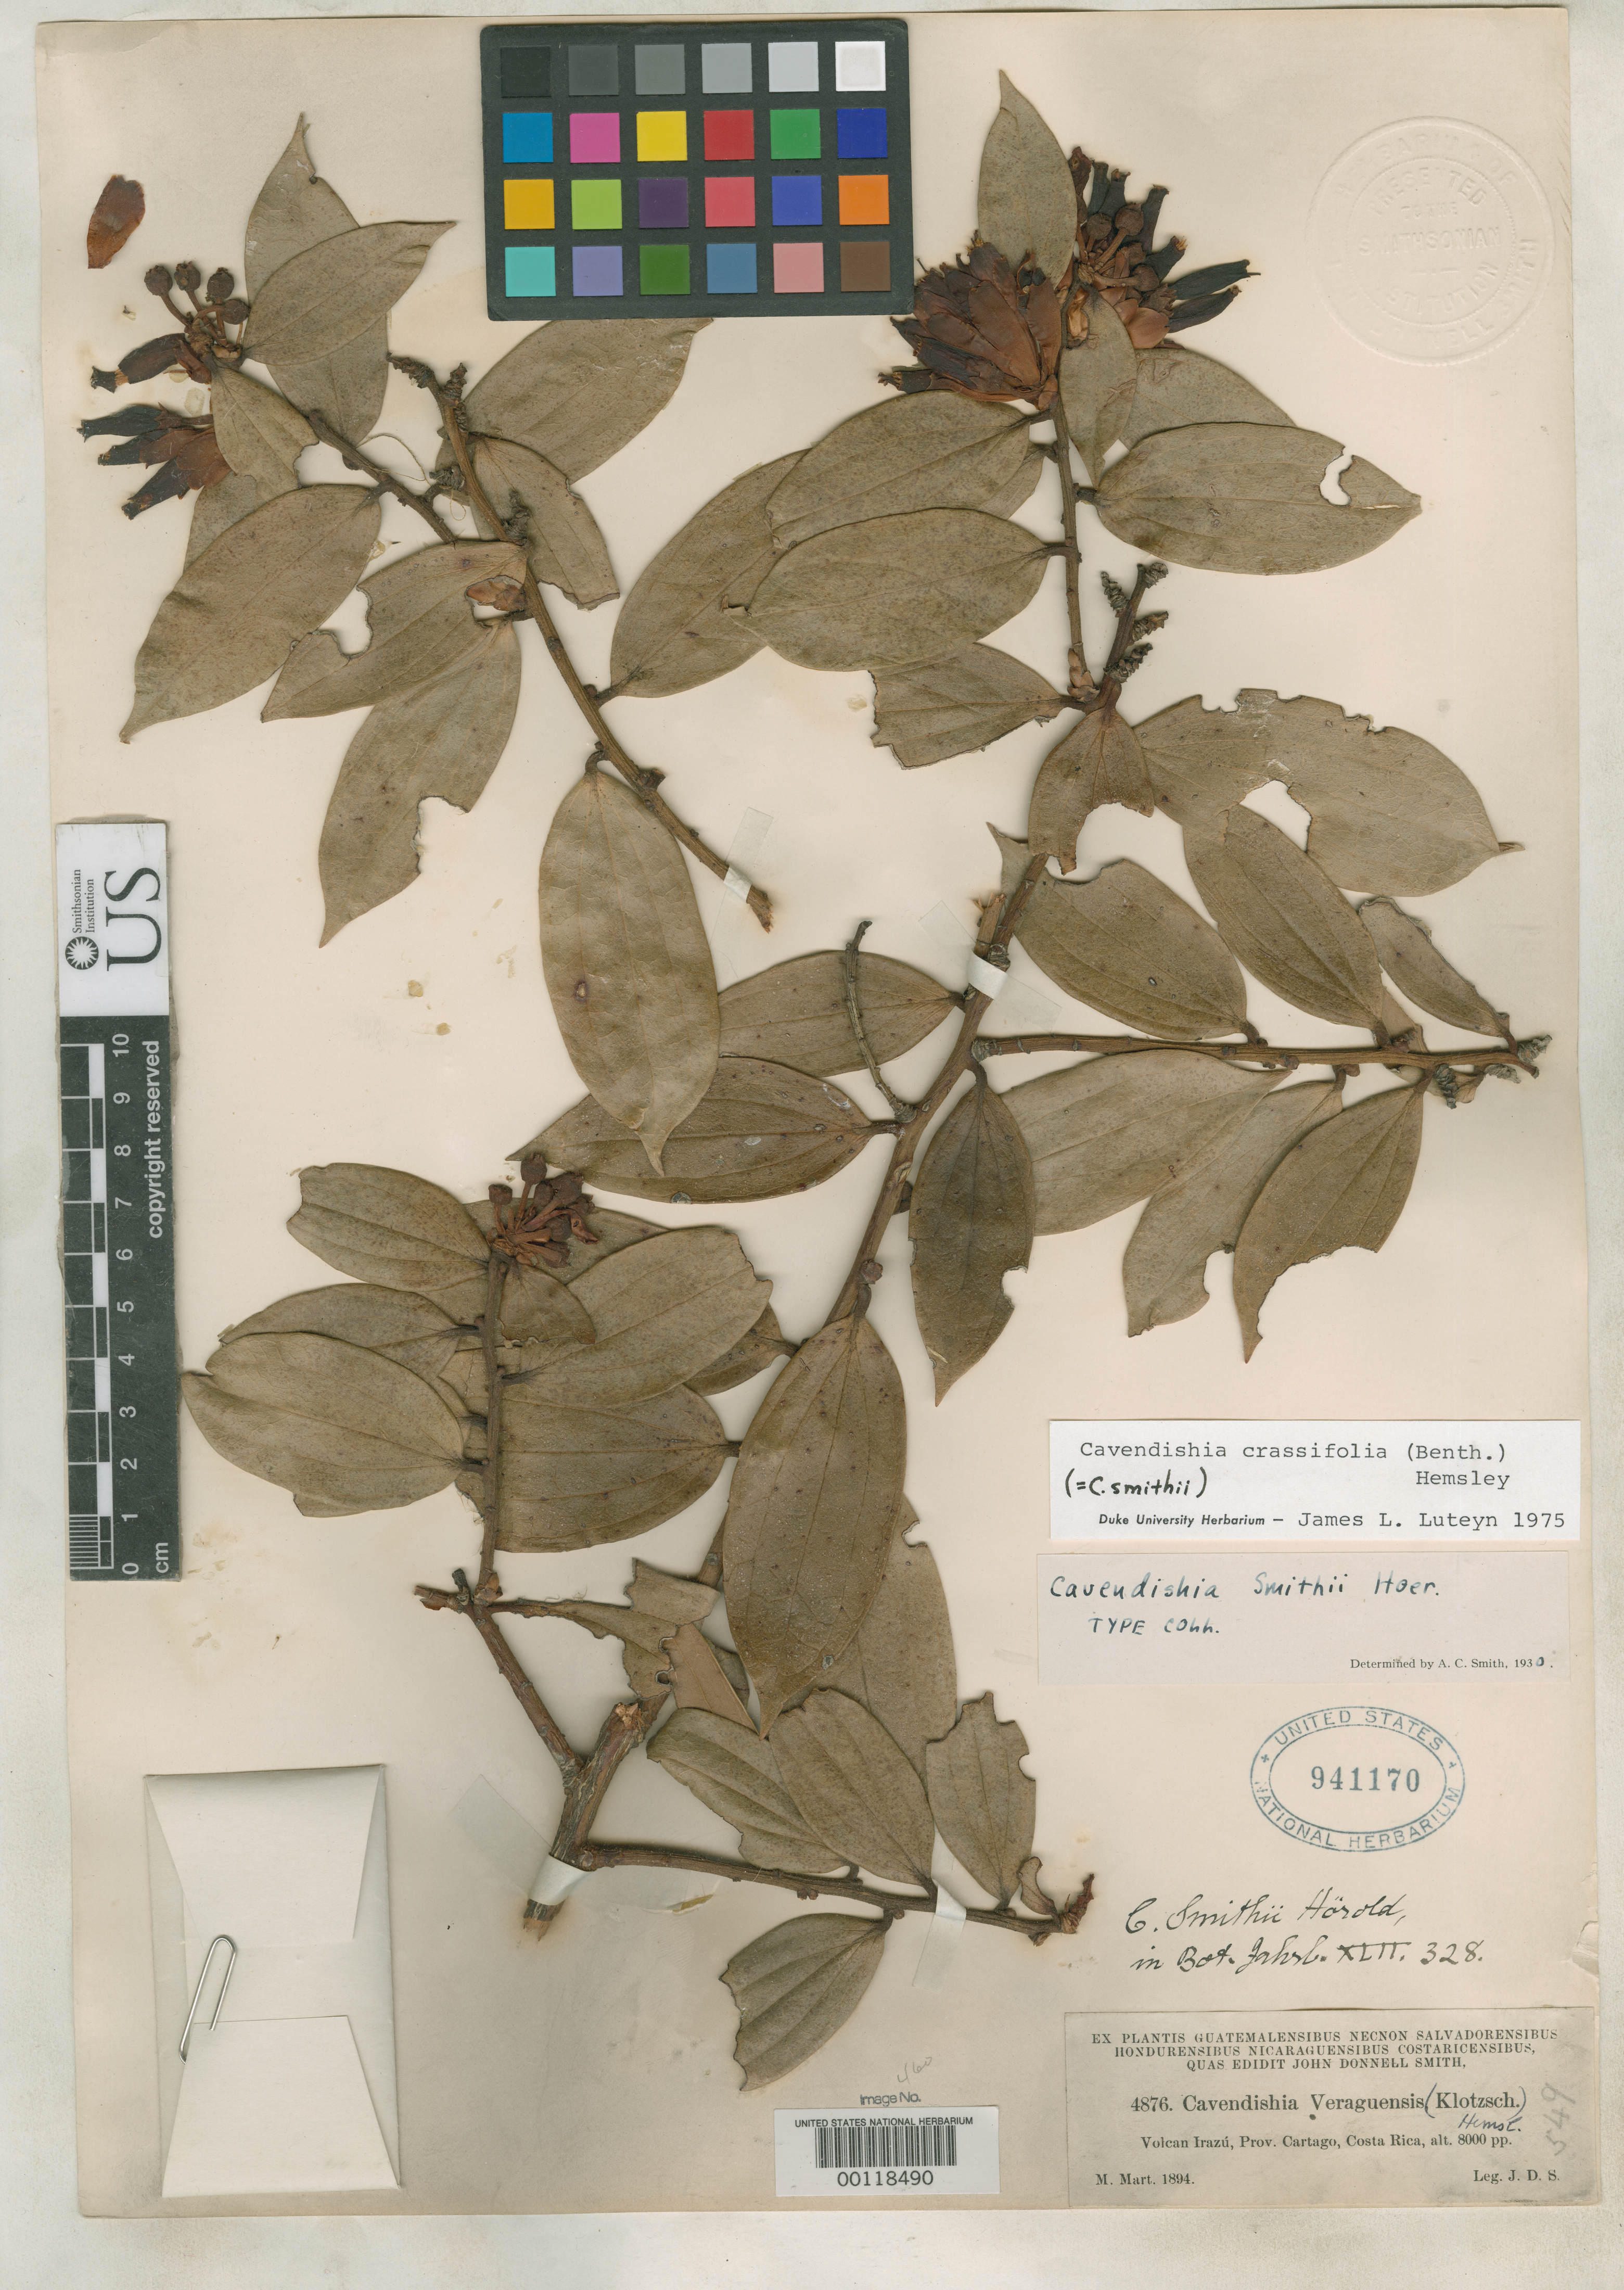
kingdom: Plantae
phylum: Tracheophyta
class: Magnoliopsida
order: Ericales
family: Ericaceae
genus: Cavendishia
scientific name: Cavendishia smithii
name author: Hoerold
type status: Lectotype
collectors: J. Donnell Smith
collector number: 4876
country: Costa Rica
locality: Irazu Volcano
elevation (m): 2438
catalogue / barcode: US 941170